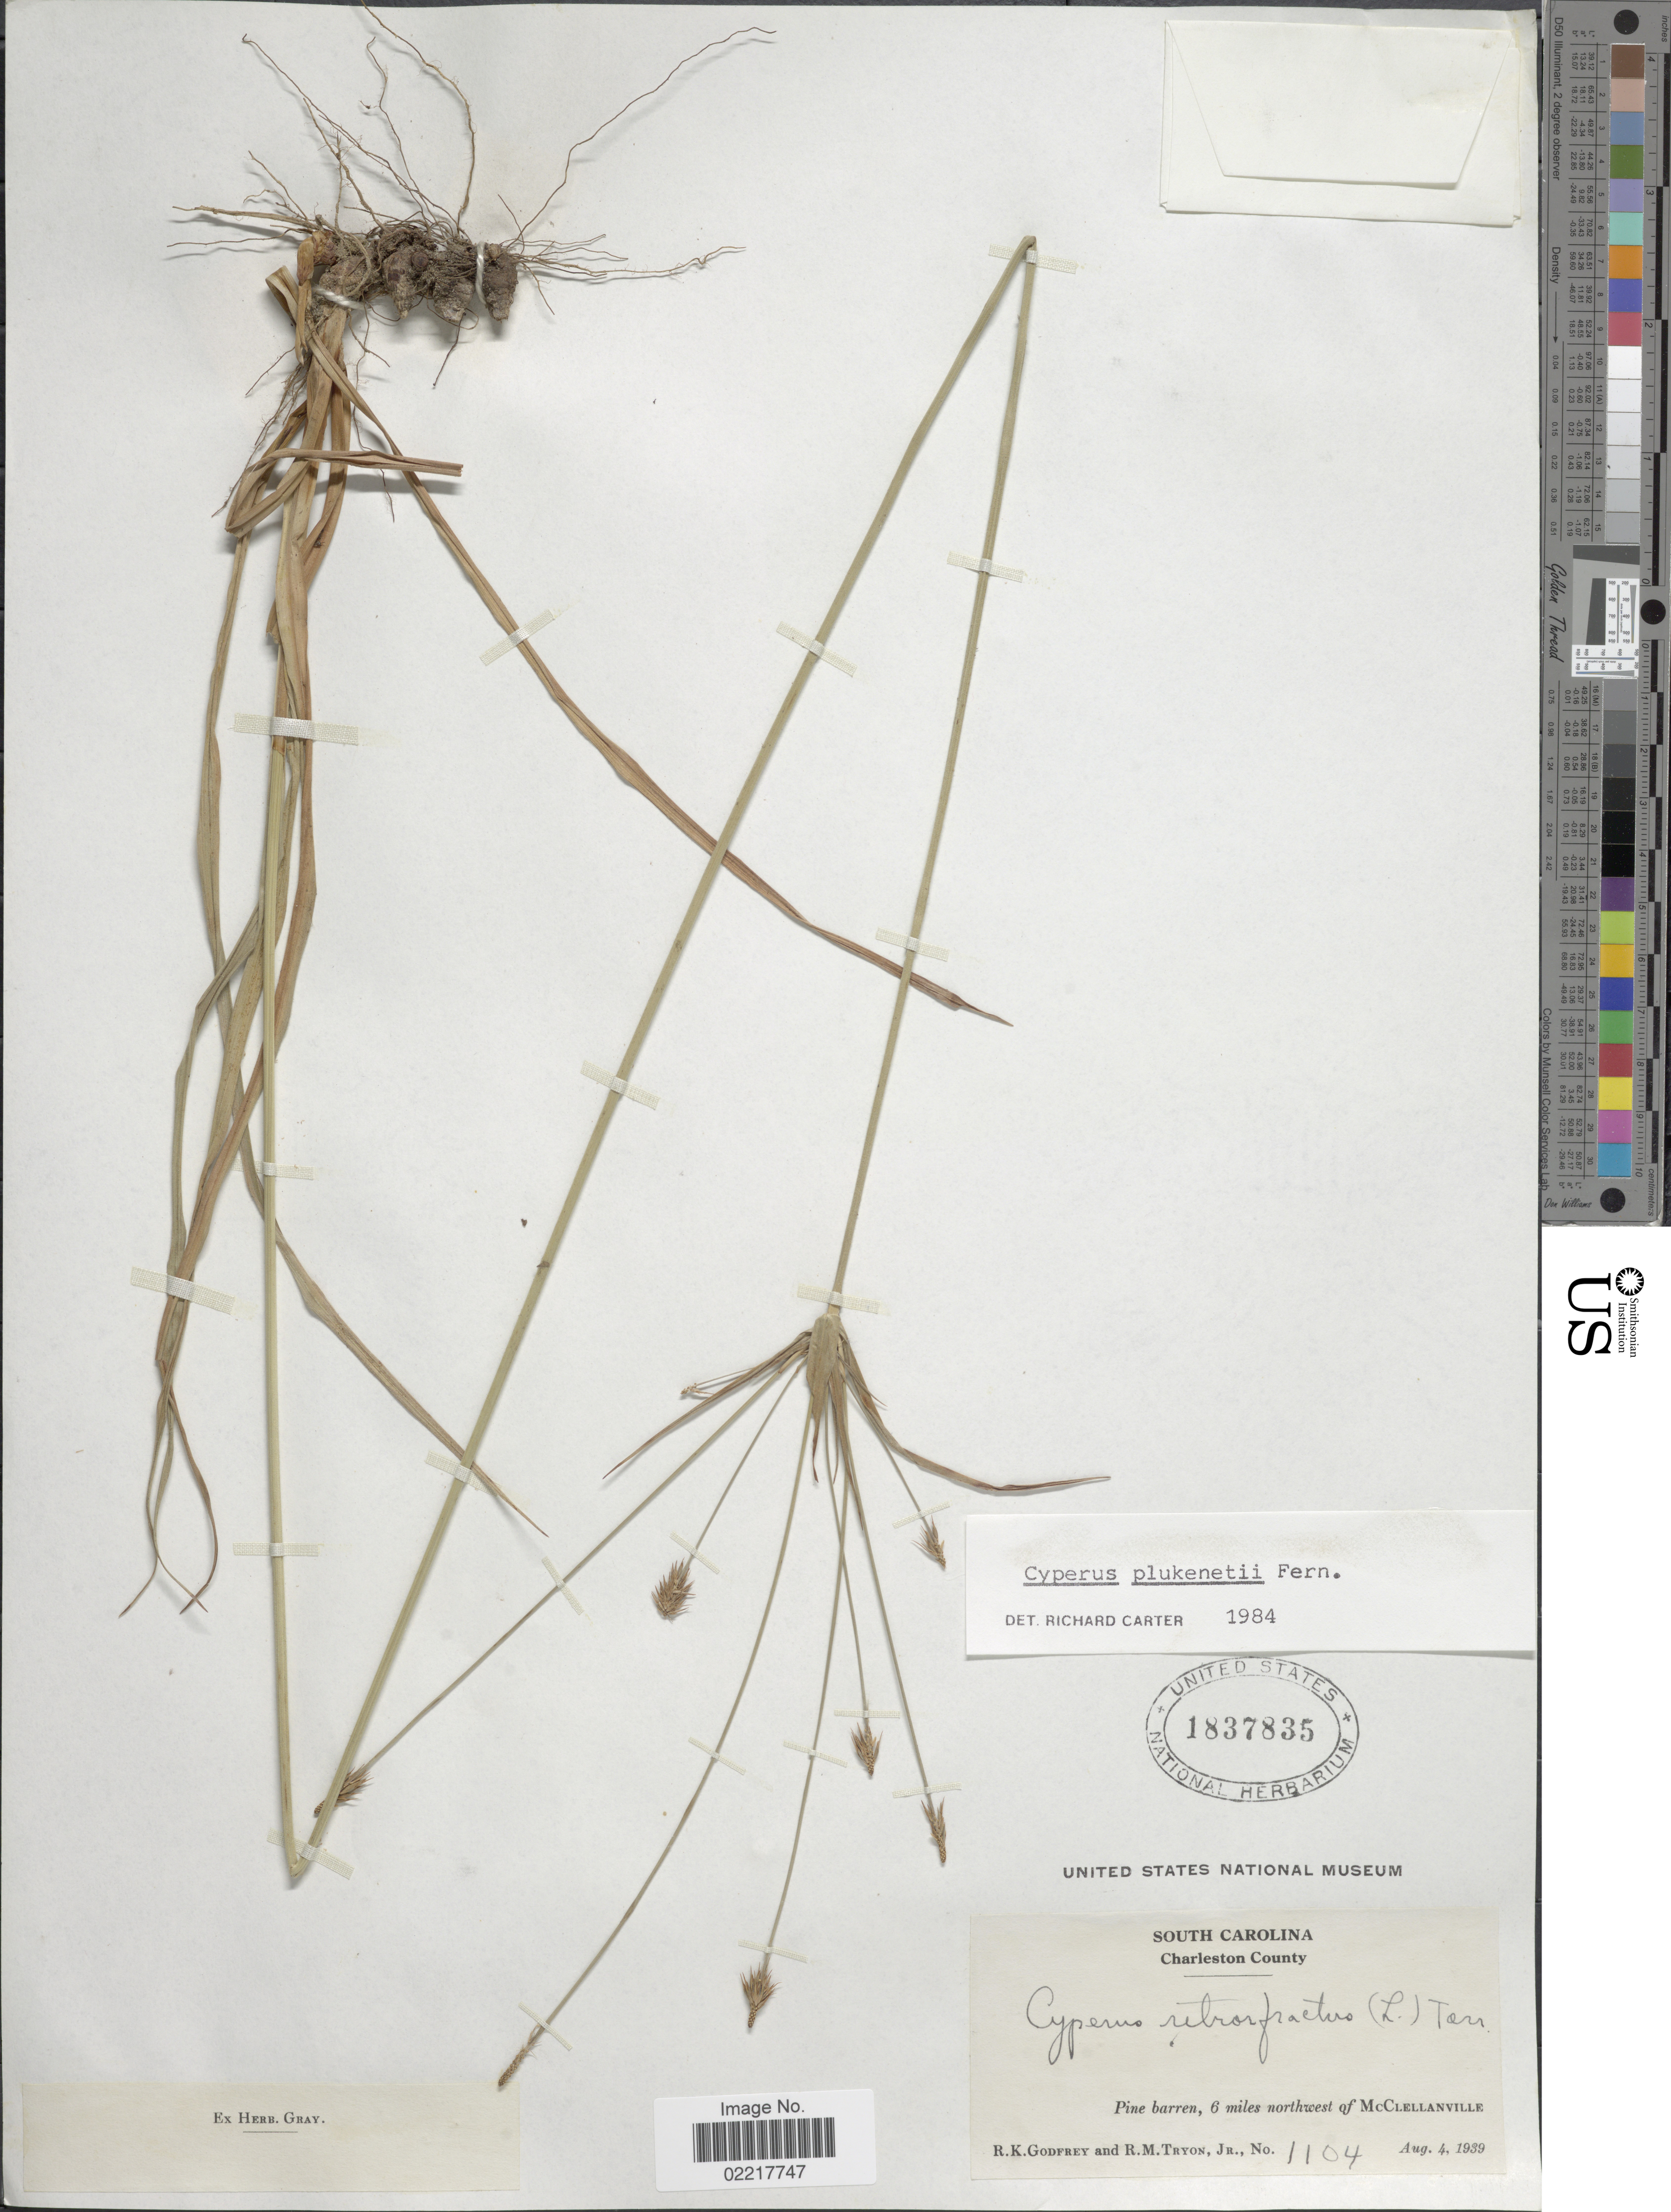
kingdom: Plantae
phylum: Tracheophyta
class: Liliopsida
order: Poales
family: Cyperaceae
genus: Cyperus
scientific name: Cyperus plukenetii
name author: Fernald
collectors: R. K. Godfrey & R. M. Tryon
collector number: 1104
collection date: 1939-08-04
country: United States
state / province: South Carolina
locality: Charleston County. 6 miles northwest of McClellanville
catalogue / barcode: US 1837835